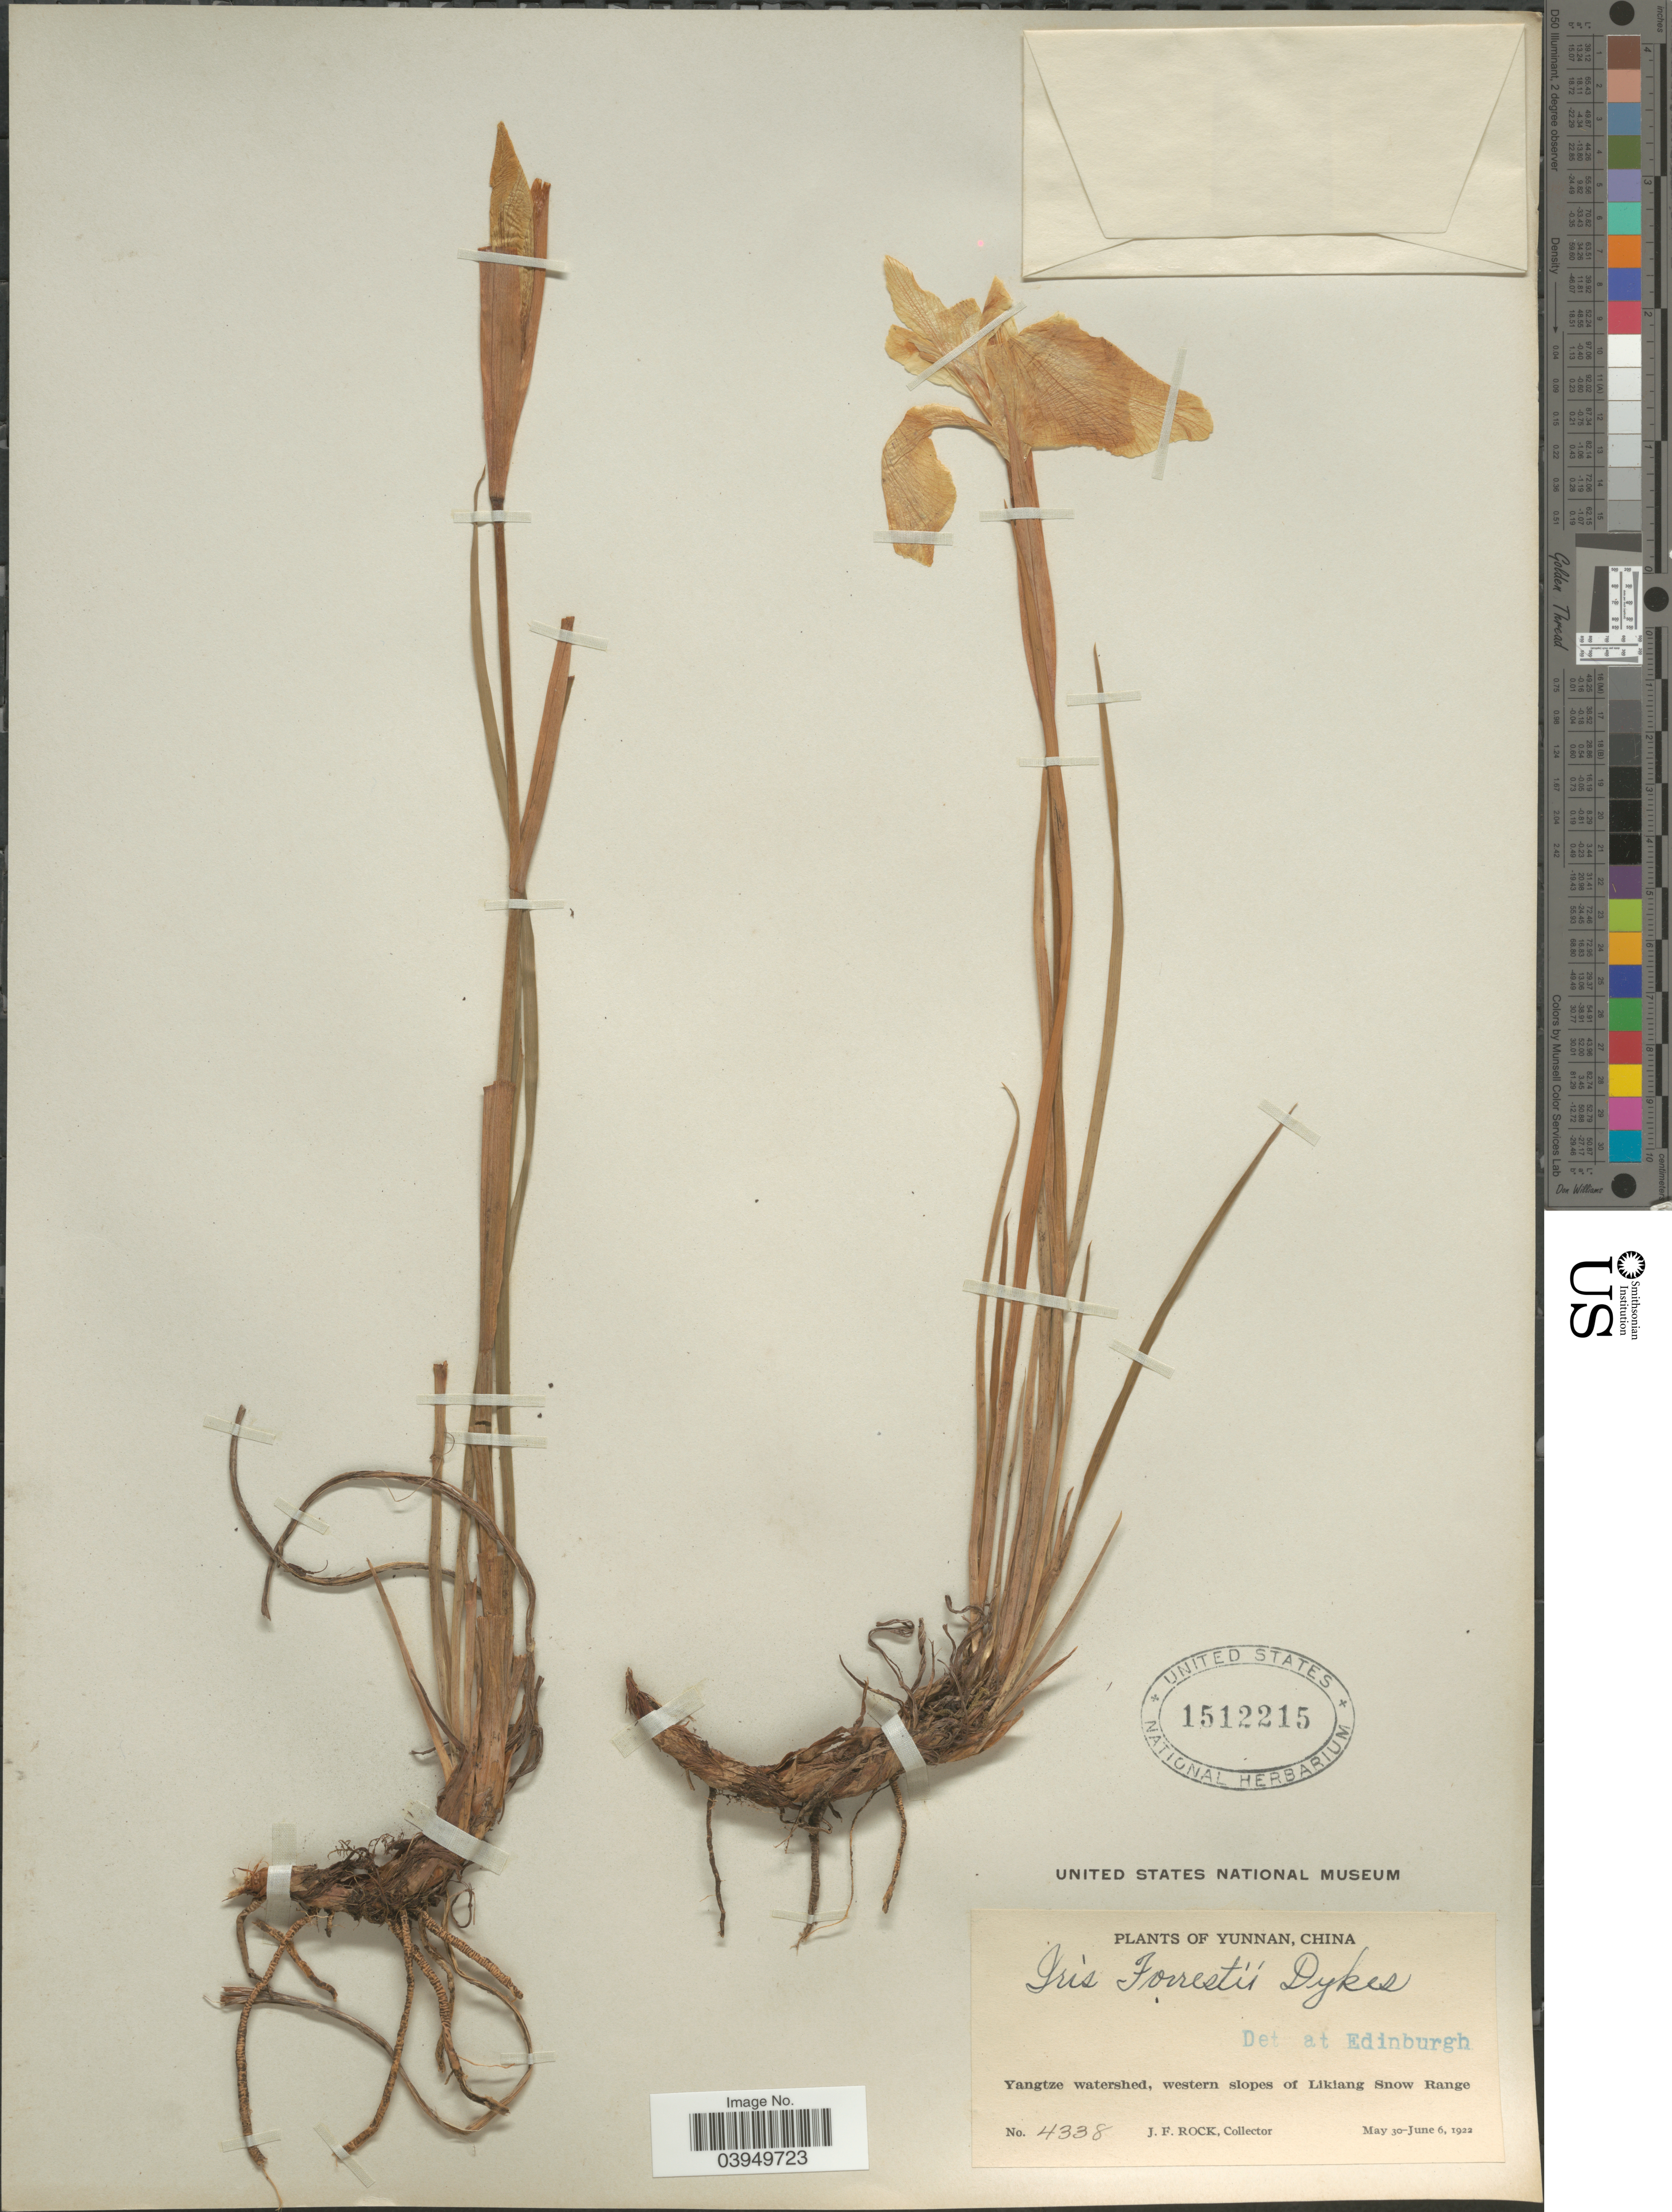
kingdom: Plantae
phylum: Tracheophyta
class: Liliopsida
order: Asparagales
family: Iridaceae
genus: Iris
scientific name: Iris forrestii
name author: Dykes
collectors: J. Rock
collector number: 4338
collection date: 1922-05-30/1922-06-06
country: China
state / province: Yunnan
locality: Yangtze watershed, western slopes of Likiang Snow Range.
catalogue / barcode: US 1512215